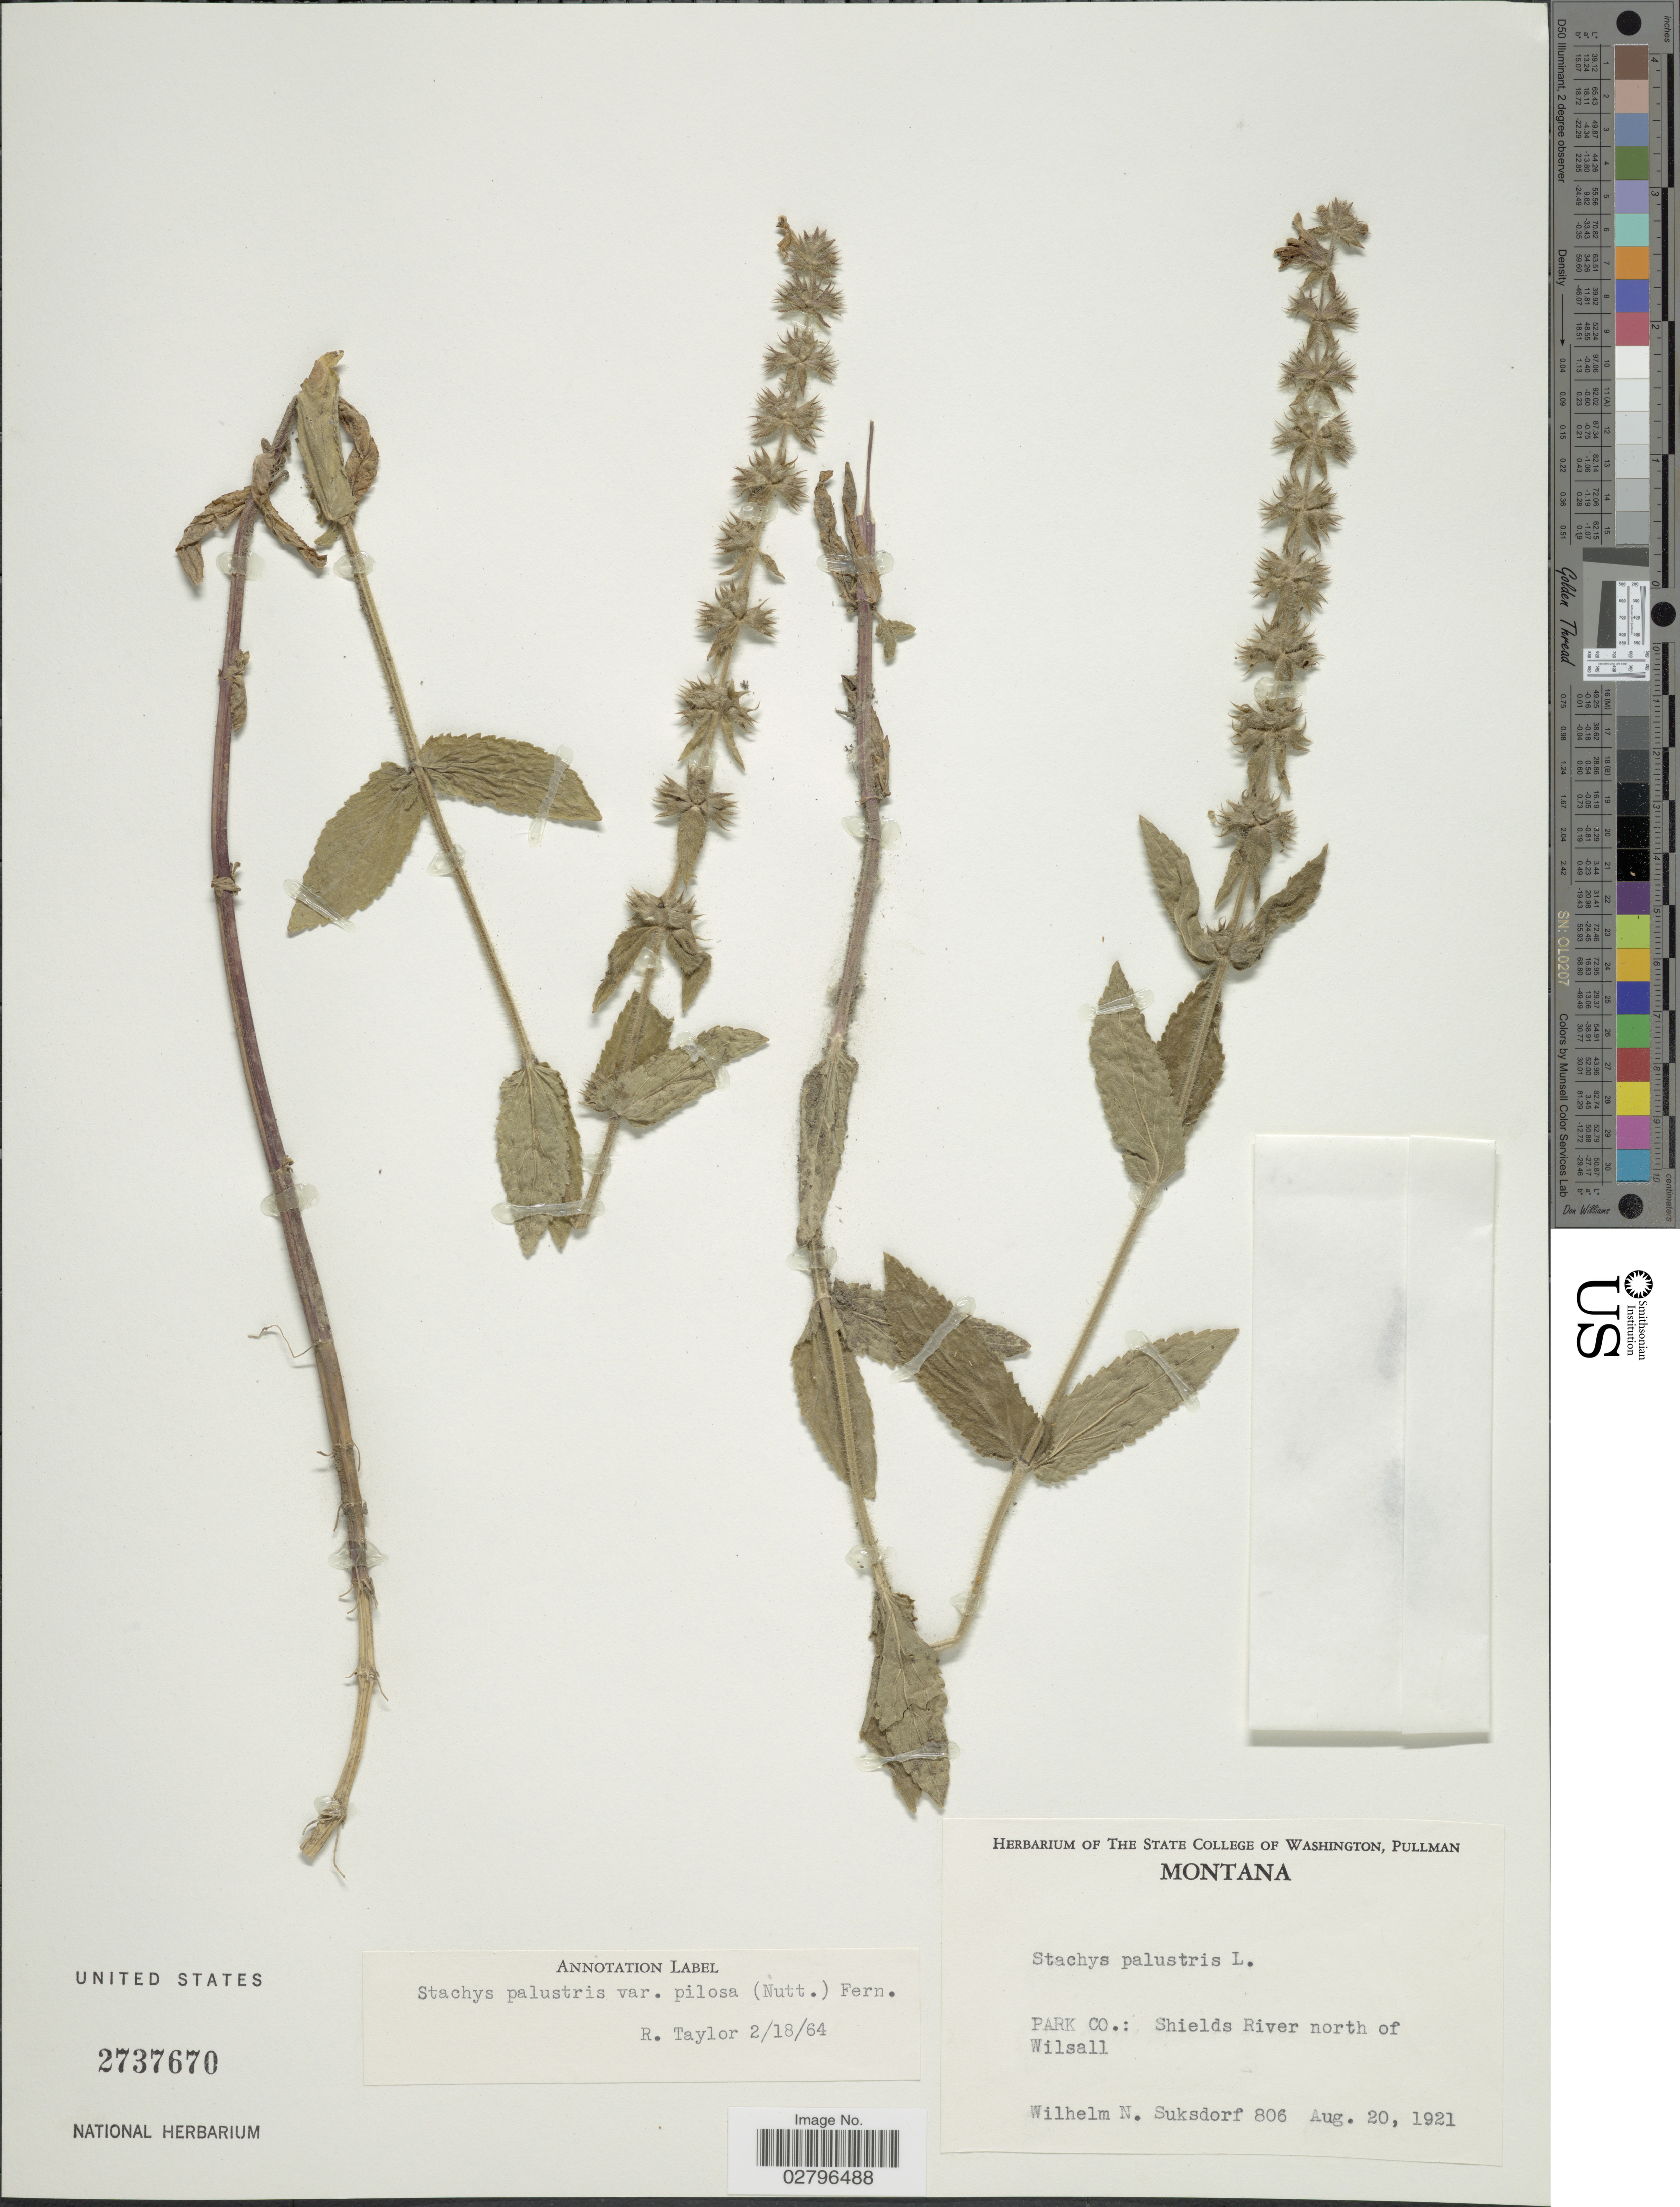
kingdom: Plantae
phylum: Tracheophyta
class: Magnoliopsida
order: Lamiales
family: Lamiaceae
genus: Stachys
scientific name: Stachys palustris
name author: L.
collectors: W. N. Suksdorf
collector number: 806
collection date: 1921-08-20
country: United States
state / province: Montana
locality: Park Co.: Shields River north of Wilsall.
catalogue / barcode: US 2737670